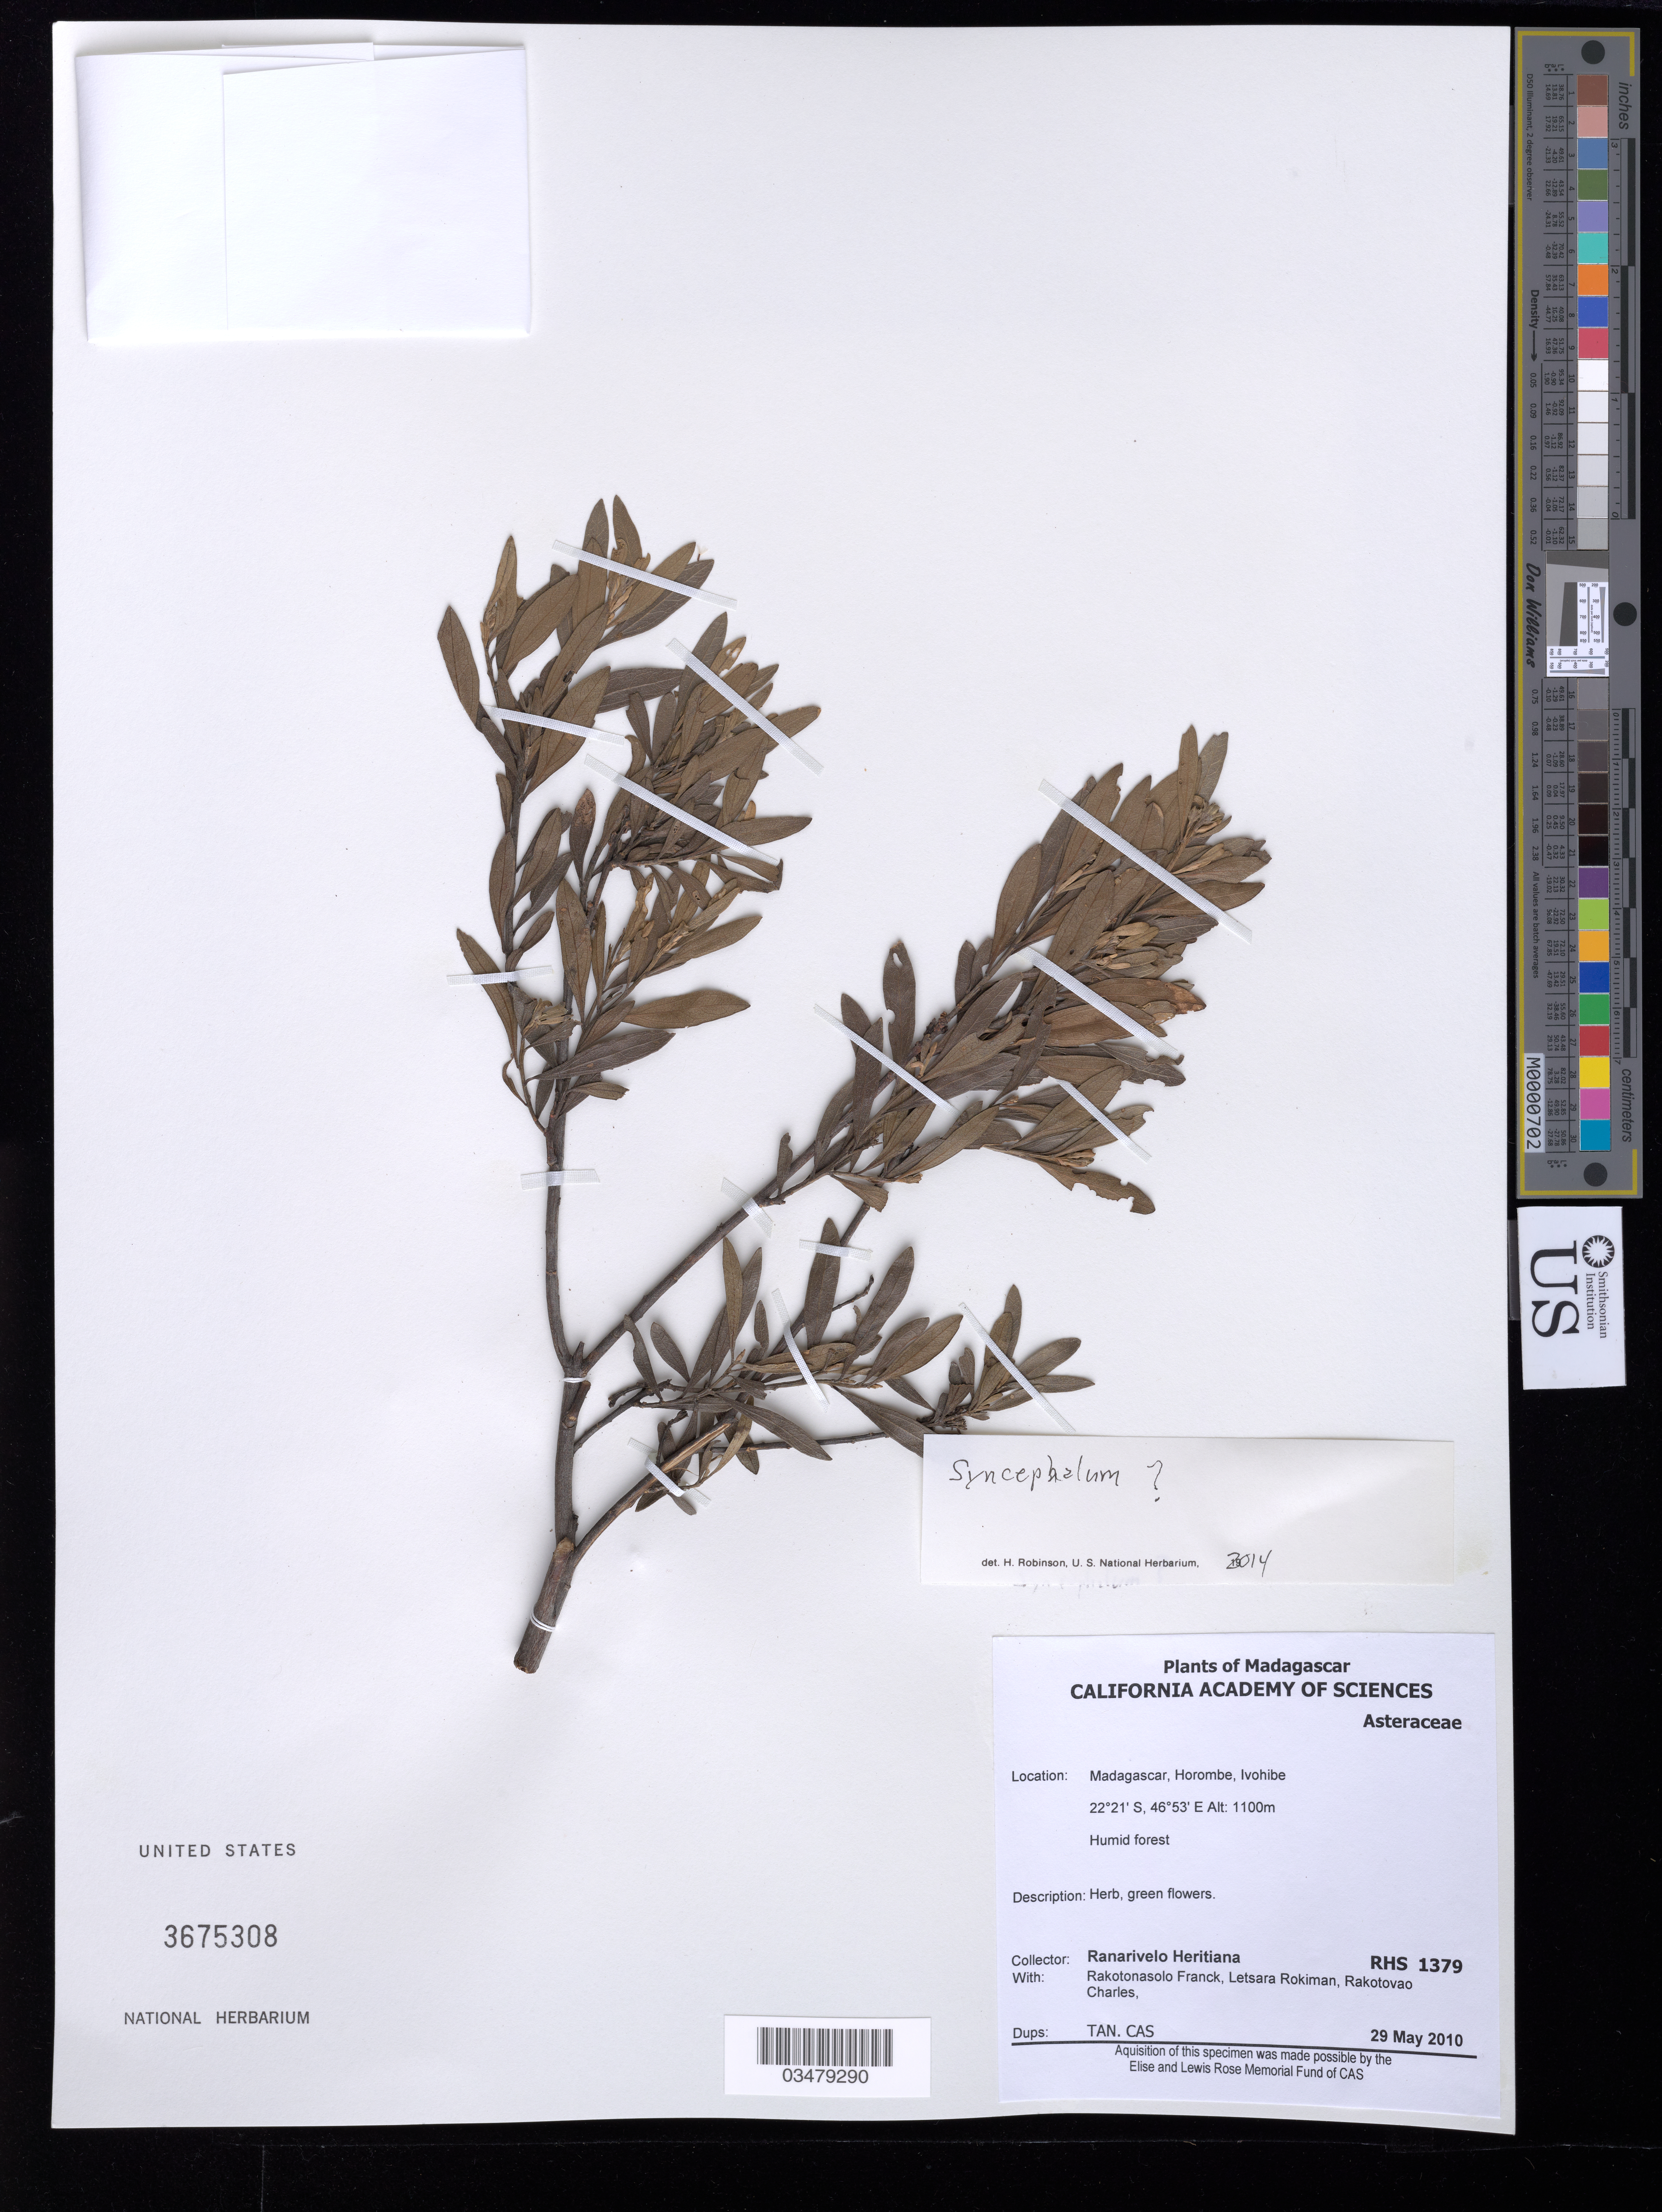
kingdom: Plantae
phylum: Tracheophyta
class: Magnoliopsida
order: Asterales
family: Asteraceae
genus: Syncephalum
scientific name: Syncephalum sp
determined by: Robinson, Harold E., (US)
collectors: R. Heritiana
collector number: RHS 1379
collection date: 2010-05-29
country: Madagascar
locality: Horombe, Ivohibe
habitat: Humid forest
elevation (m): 1100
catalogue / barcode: US 3675308